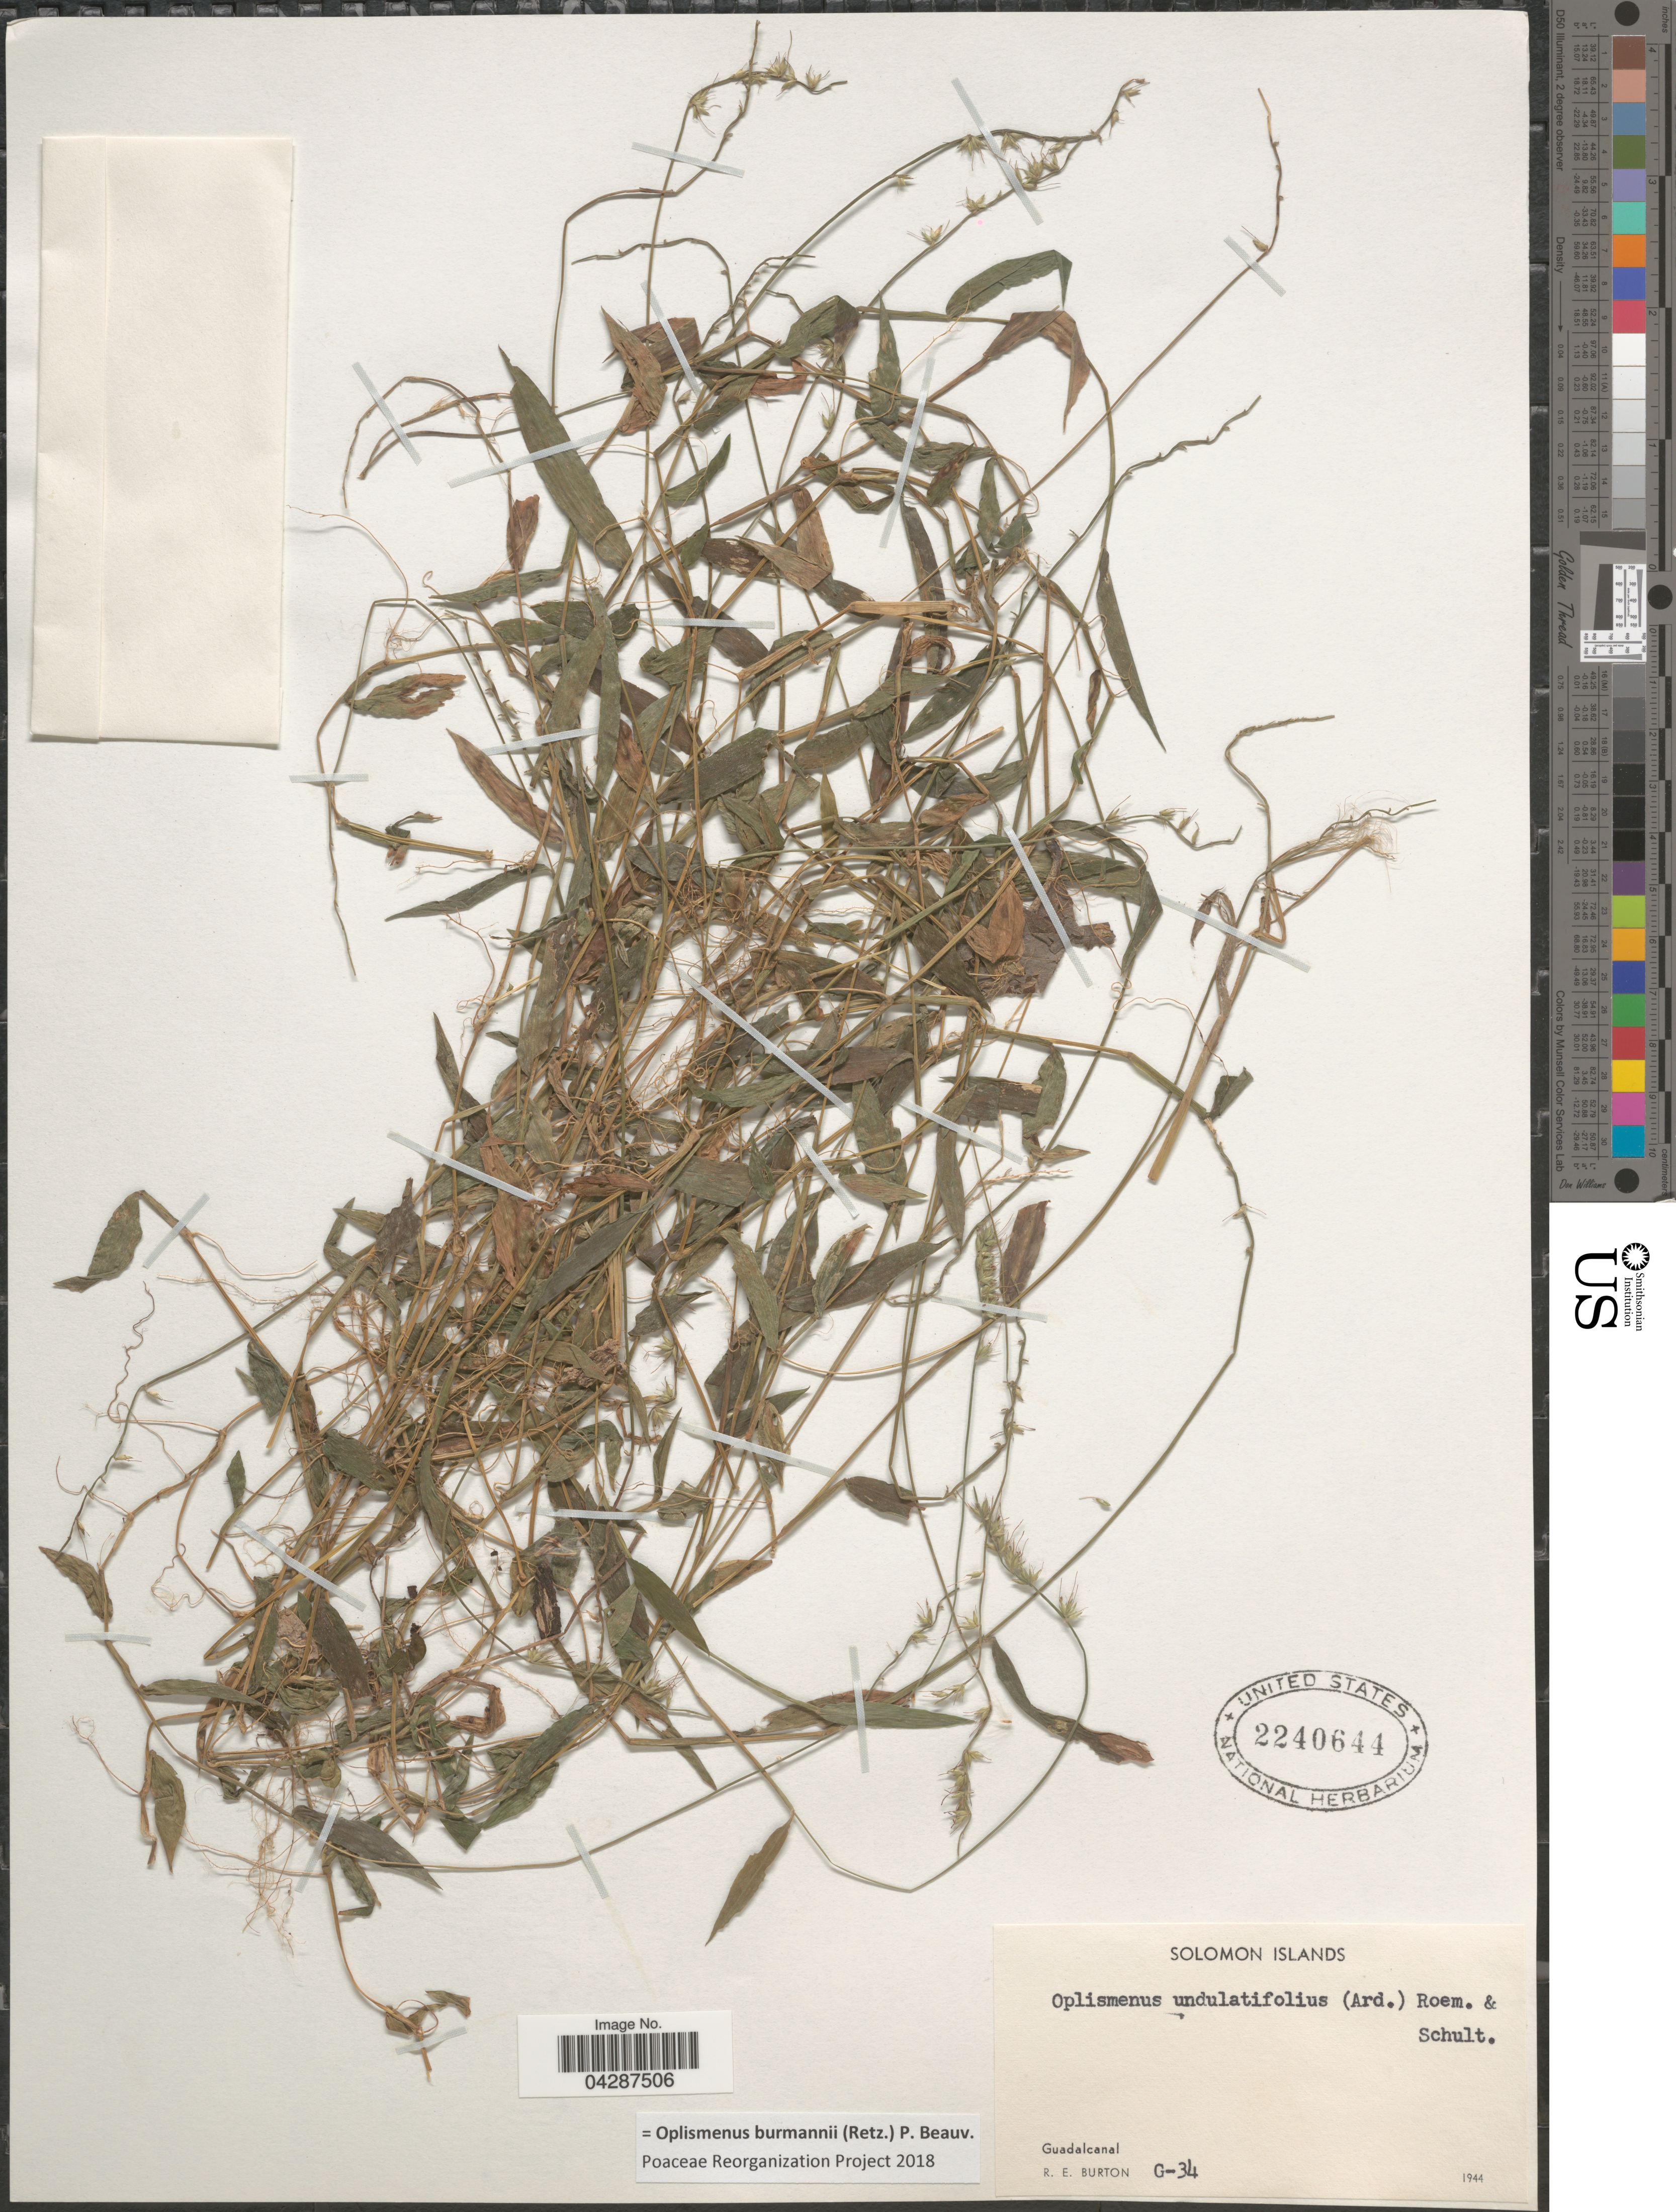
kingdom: Plantae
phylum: Tracheophyta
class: Liliopsida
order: Poales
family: Poaceae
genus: Oplismenus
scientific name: Oplismenus burmannii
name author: (Retz.) P. Beauv.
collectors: R. Burton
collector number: G-34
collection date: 1944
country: Solomon Islands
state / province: Solomon Islands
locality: Guadalcanal.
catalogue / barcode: US 2240644